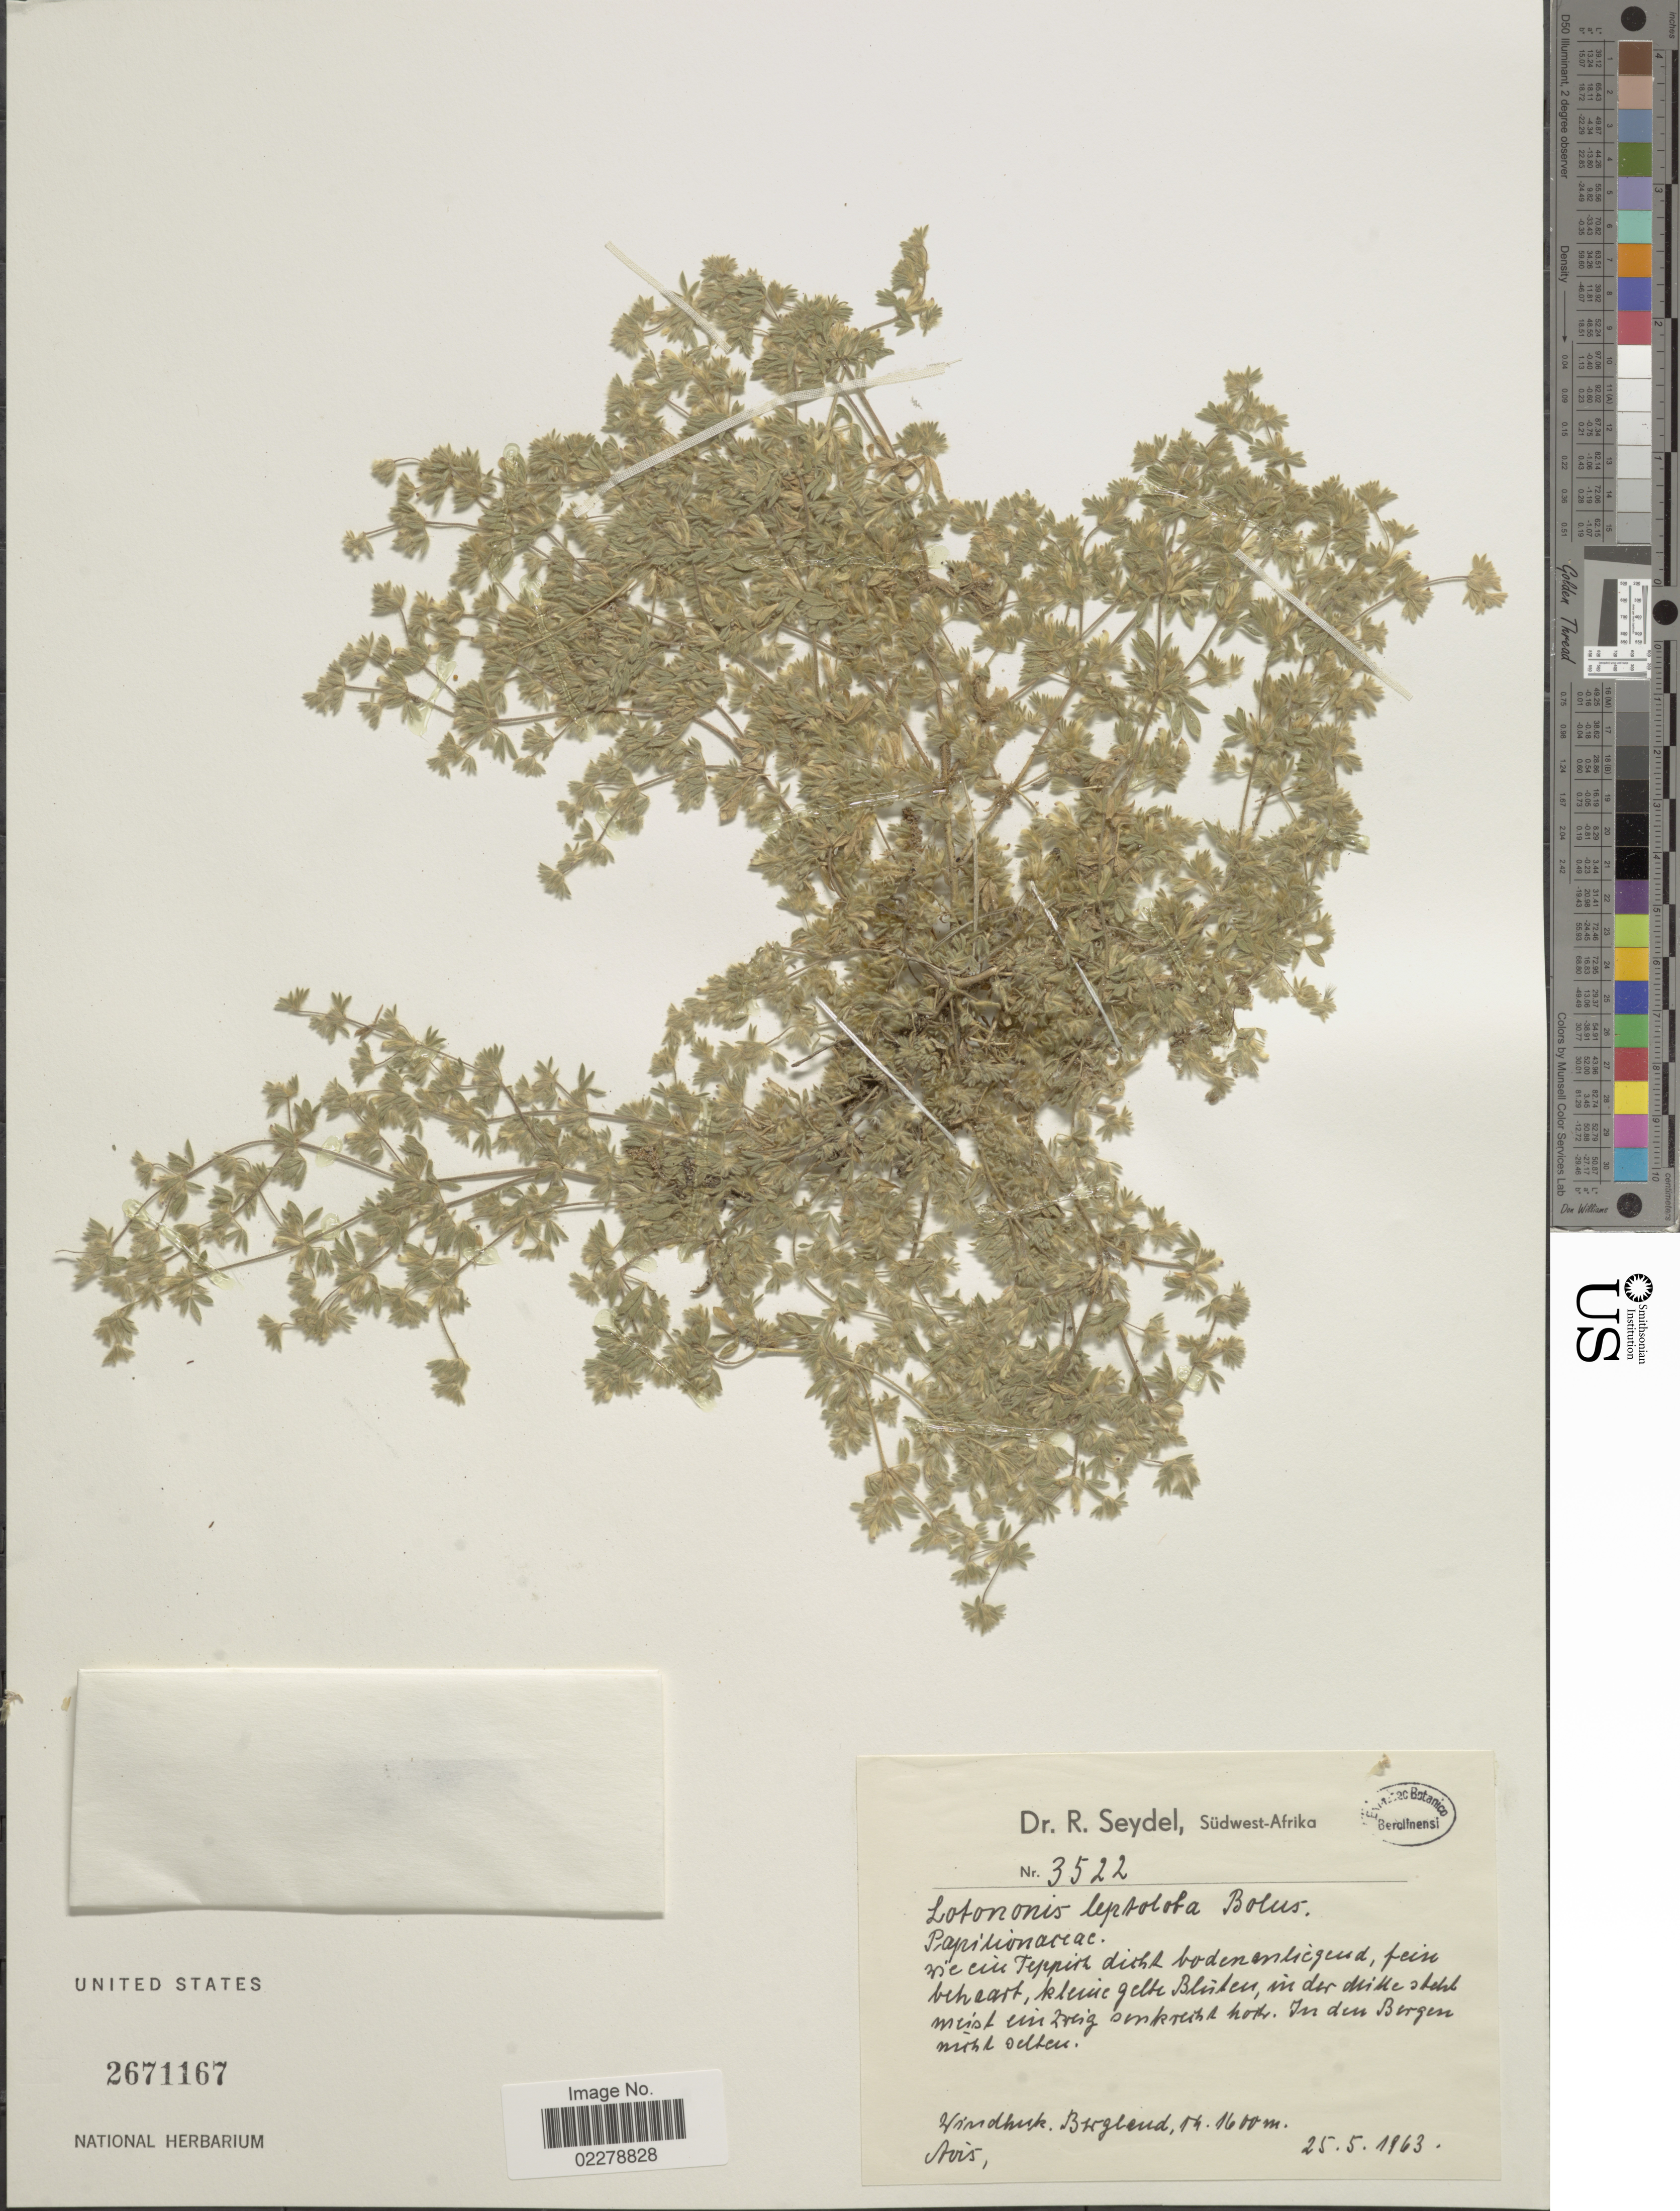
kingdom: Plantae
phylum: Tracheophyta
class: Magnoliopsida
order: Fabales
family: Fabaceae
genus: Lotononis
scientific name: Lotononis leptoloba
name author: Bolus in Schltr.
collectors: R. Seydel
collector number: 3522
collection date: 1963-05-25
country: Namibia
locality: Südwest-Afrika. Windhoek. Bergland.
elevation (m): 1400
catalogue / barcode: US 2671167